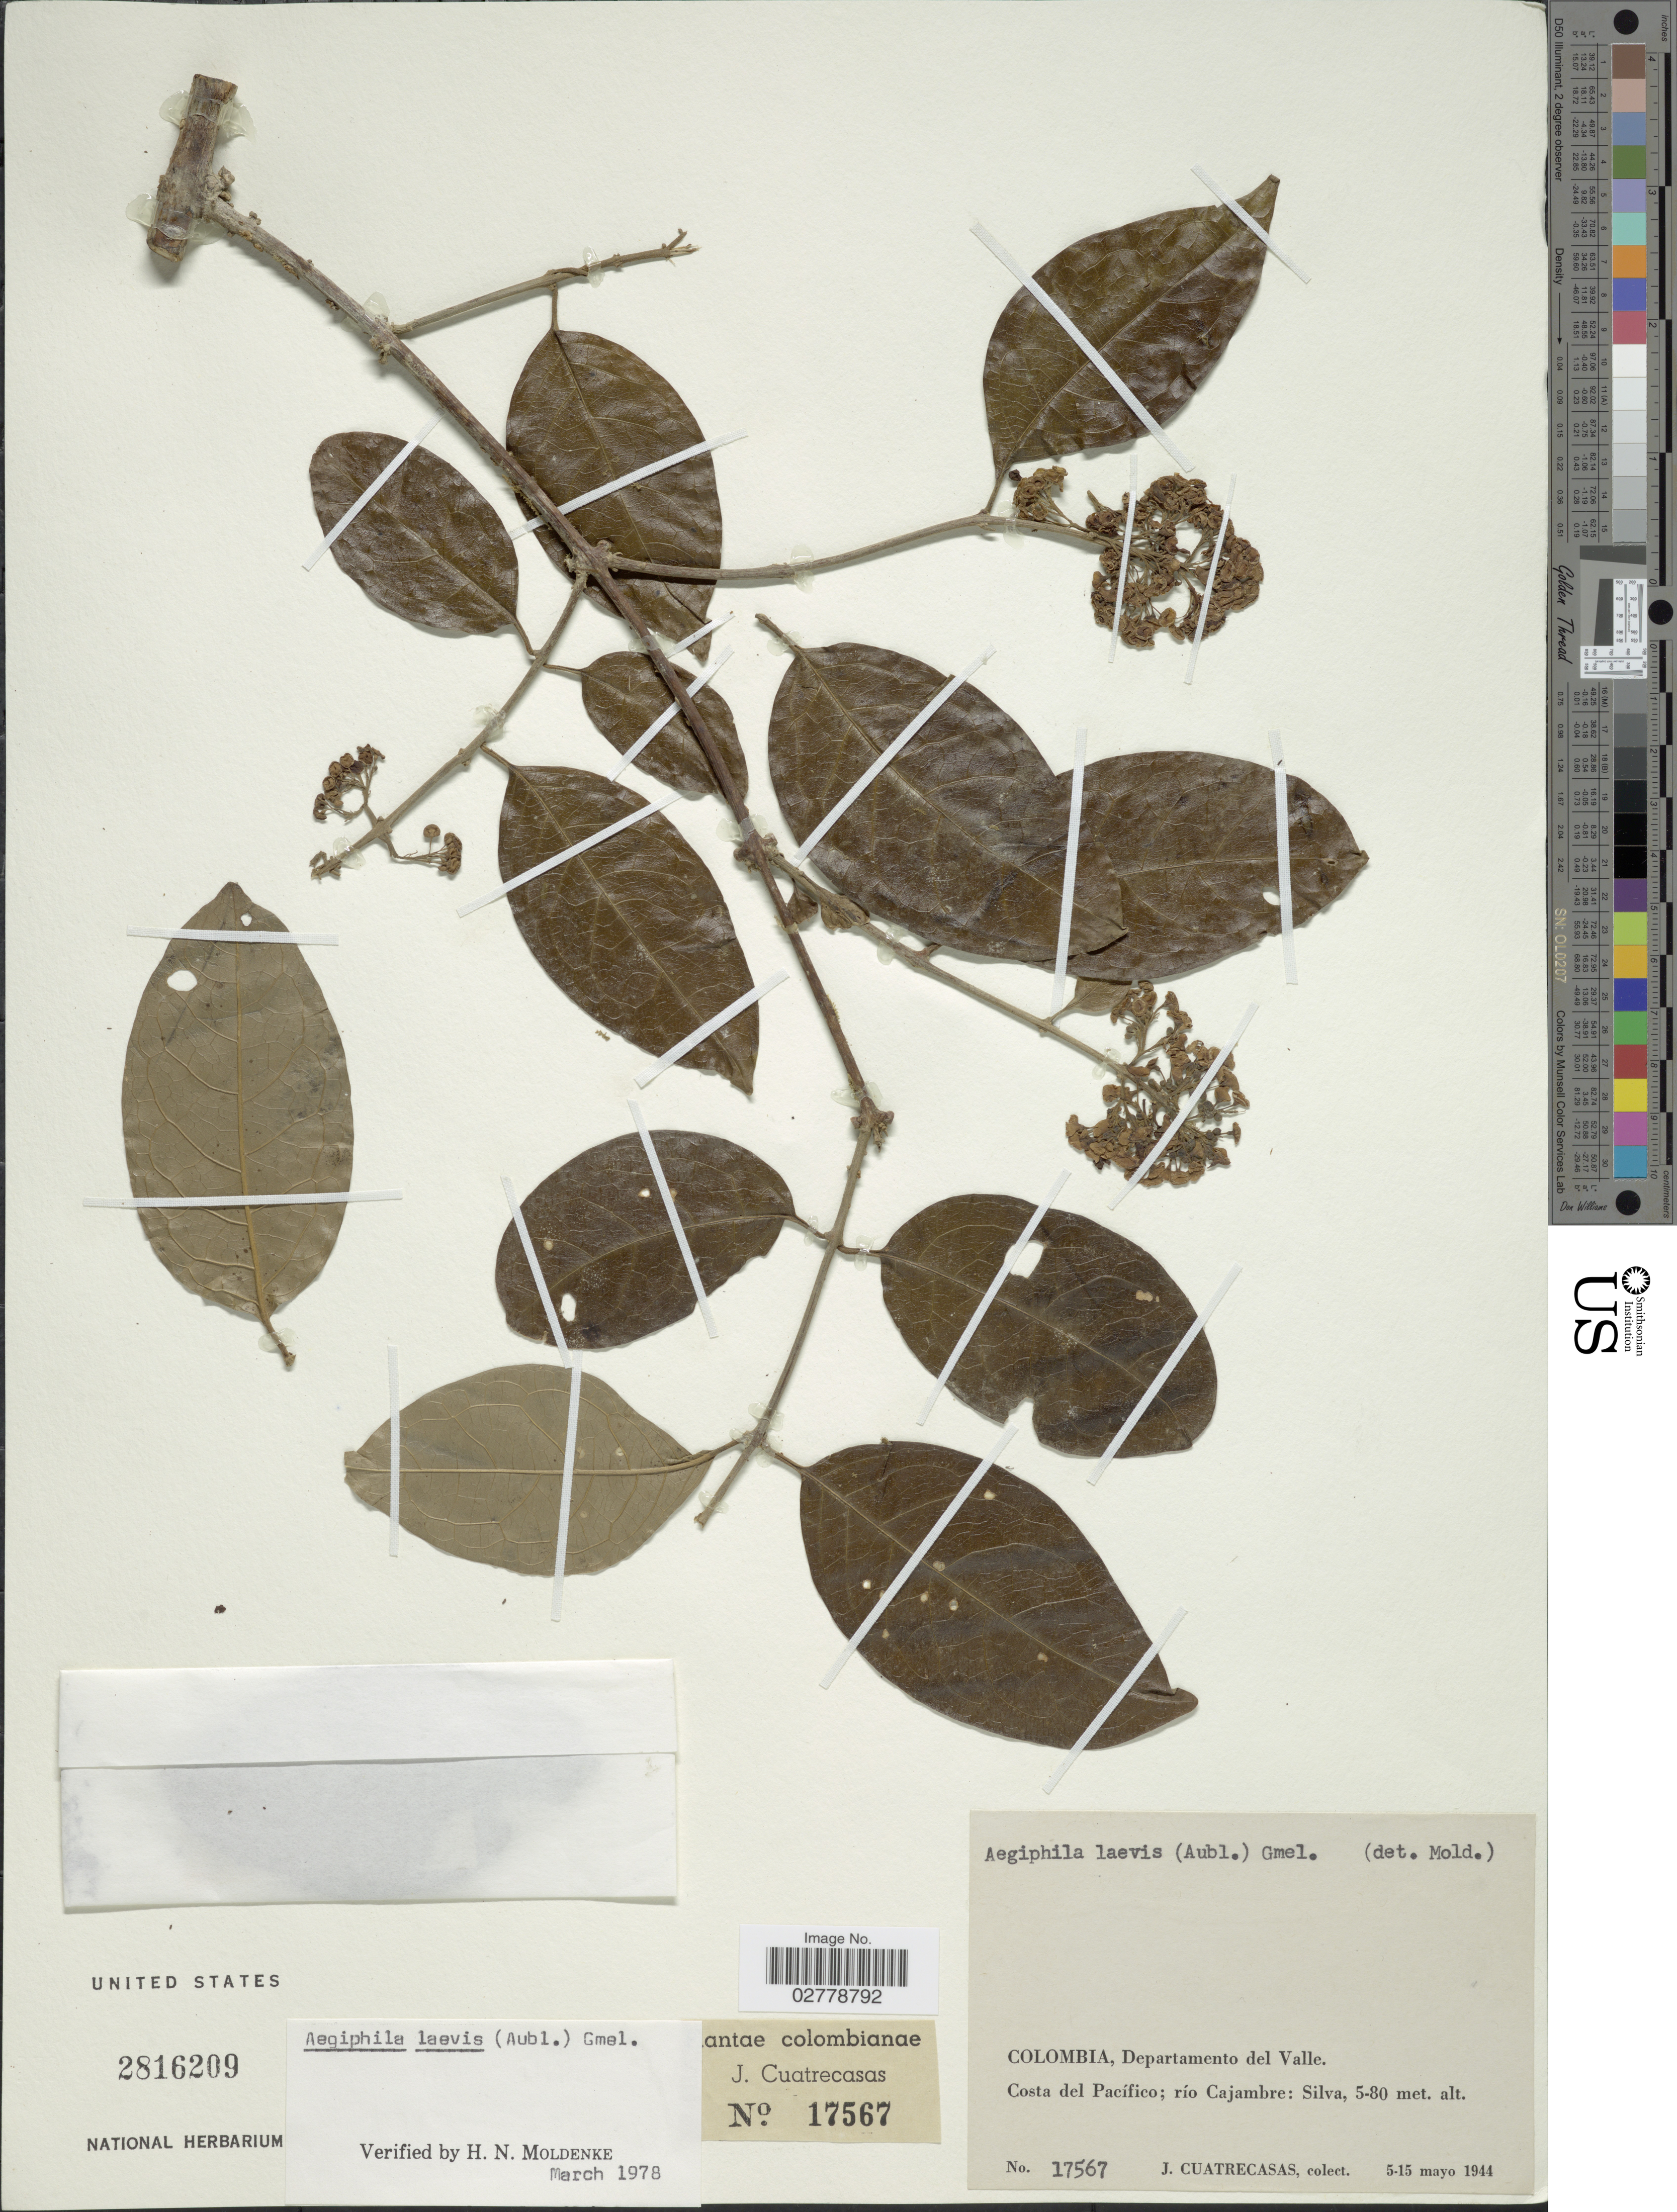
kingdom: Plantae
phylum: Tracheophyta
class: Magnoliopsida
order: Lamiales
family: Lamiaceae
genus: Aegiphila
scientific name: Aegiphila laevis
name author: (Aubl.) J.F. Gmel.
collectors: J. Cuatrecasas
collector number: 17567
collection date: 1914-05-05/1944-05-15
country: Colombia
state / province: Valle del Cauca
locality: Departamento del Valle, Costa del Pacífico; río Cajambre: Silva.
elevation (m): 5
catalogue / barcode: US 2816209